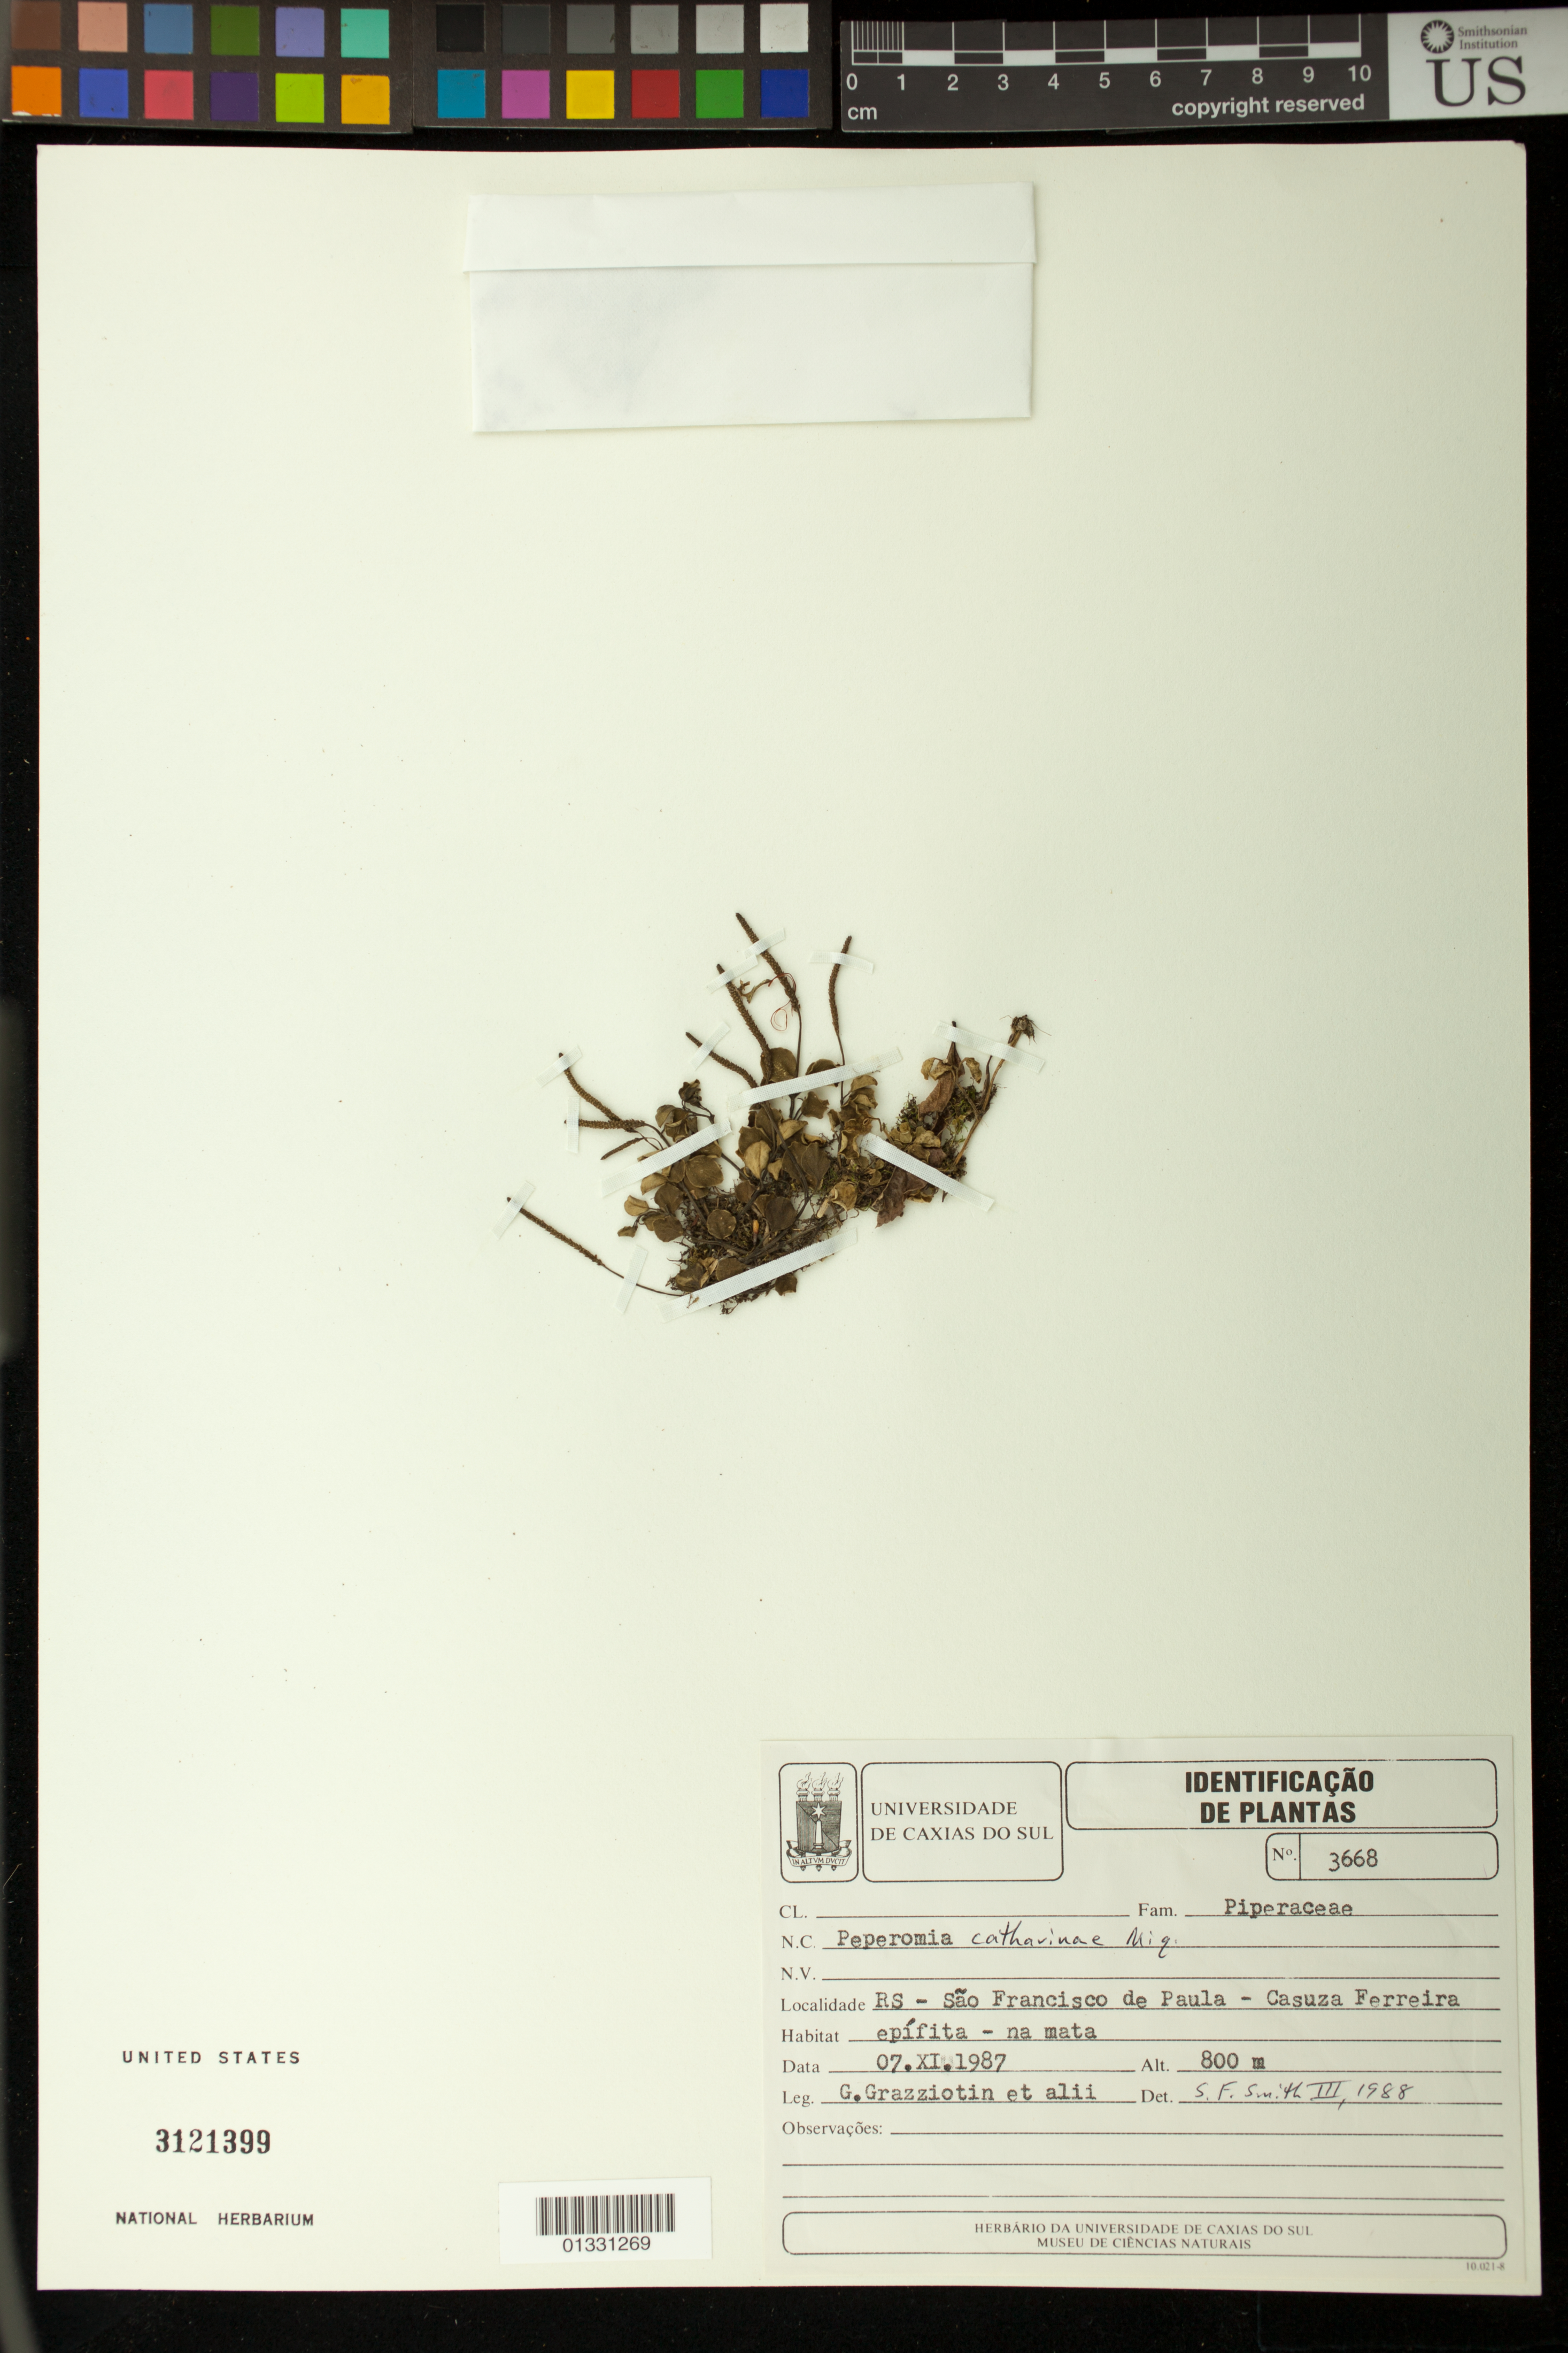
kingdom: Plantae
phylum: Tracheophyta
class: Magnoliopsida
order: Piperales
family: Piperaceae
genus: Peperomia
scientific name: Peperomia catharinae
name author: Miq.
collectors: G. Grazziotin & et al.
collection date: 1987-11-07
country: Brazil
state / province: Rio Grande do Sul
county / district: São Francisco de Paula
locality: Casuza Ferreira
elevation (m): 800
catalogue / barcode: US 3121399